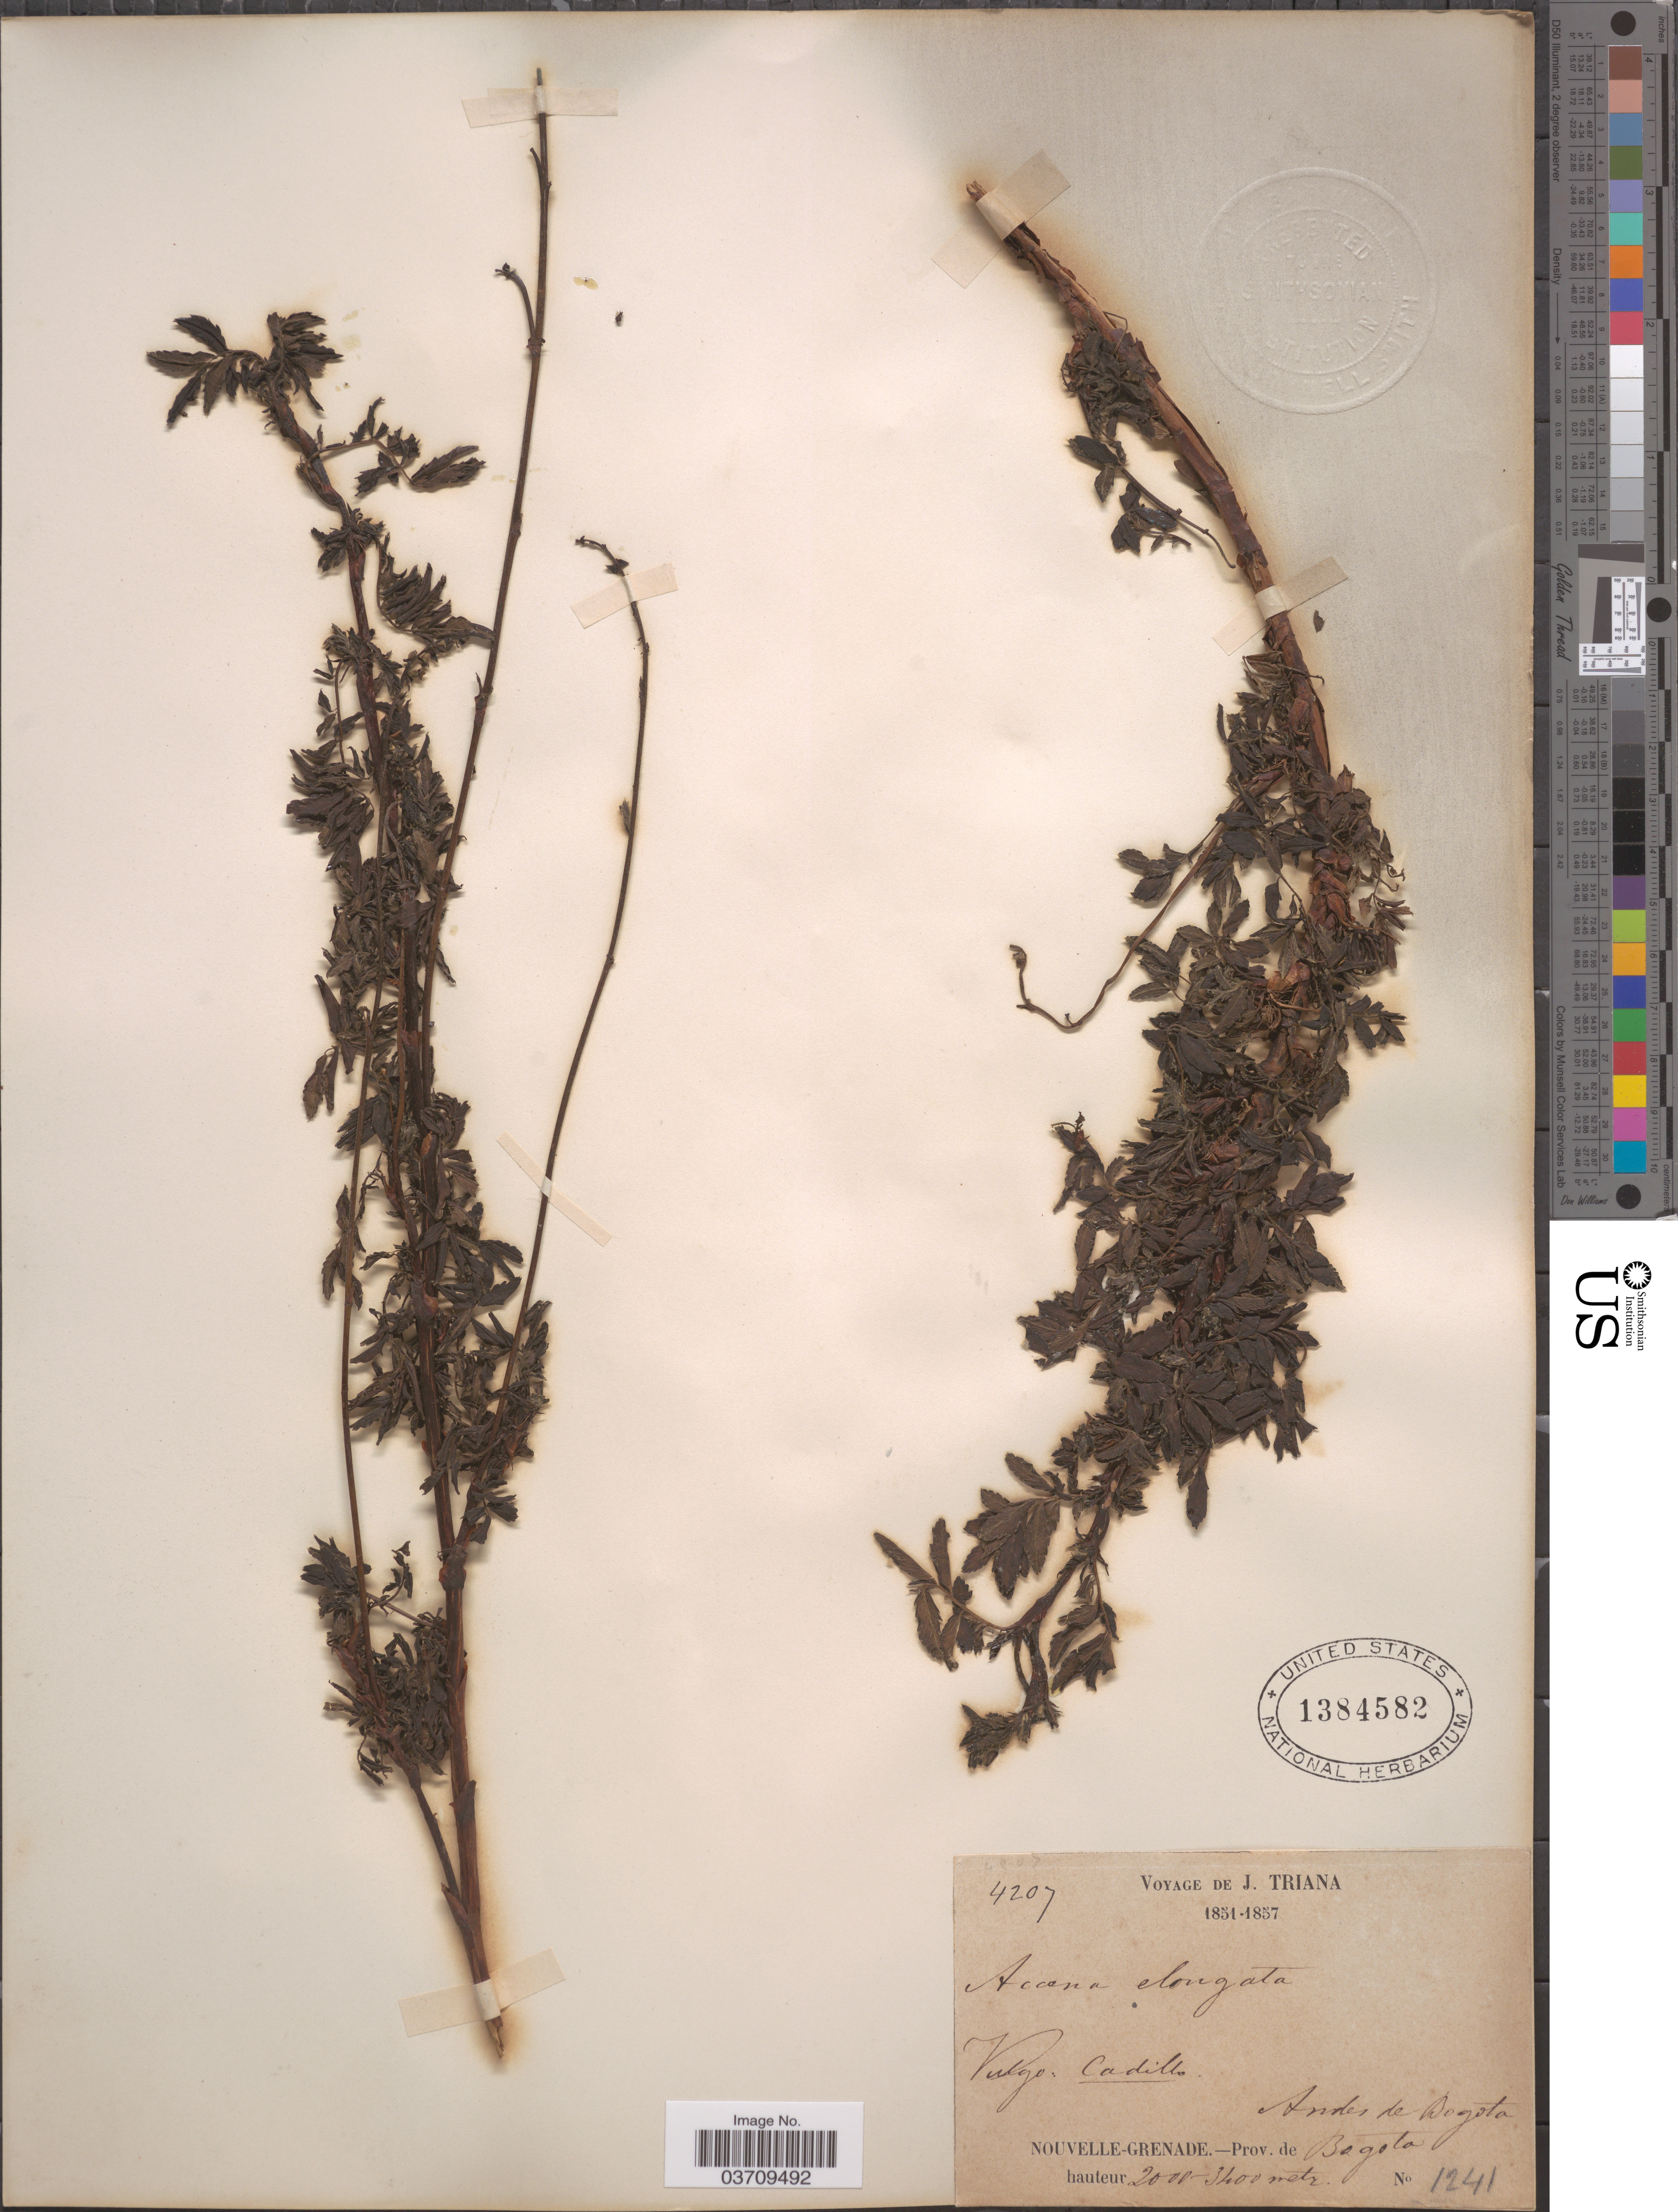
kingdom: Plantae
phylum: Tracheophyta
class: Magnoliopsida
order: Rosales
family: Rosaceae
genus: Acaena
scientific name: Acaena elongata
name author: L.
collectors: J. Triana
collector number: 1241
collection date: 1851/1857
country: Colombia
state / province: Bogota D.C.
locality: Andes de Bogota. Nouvelle-Grenade.-Prov. de Bogota.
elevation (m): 2000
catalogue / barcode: US 1384582